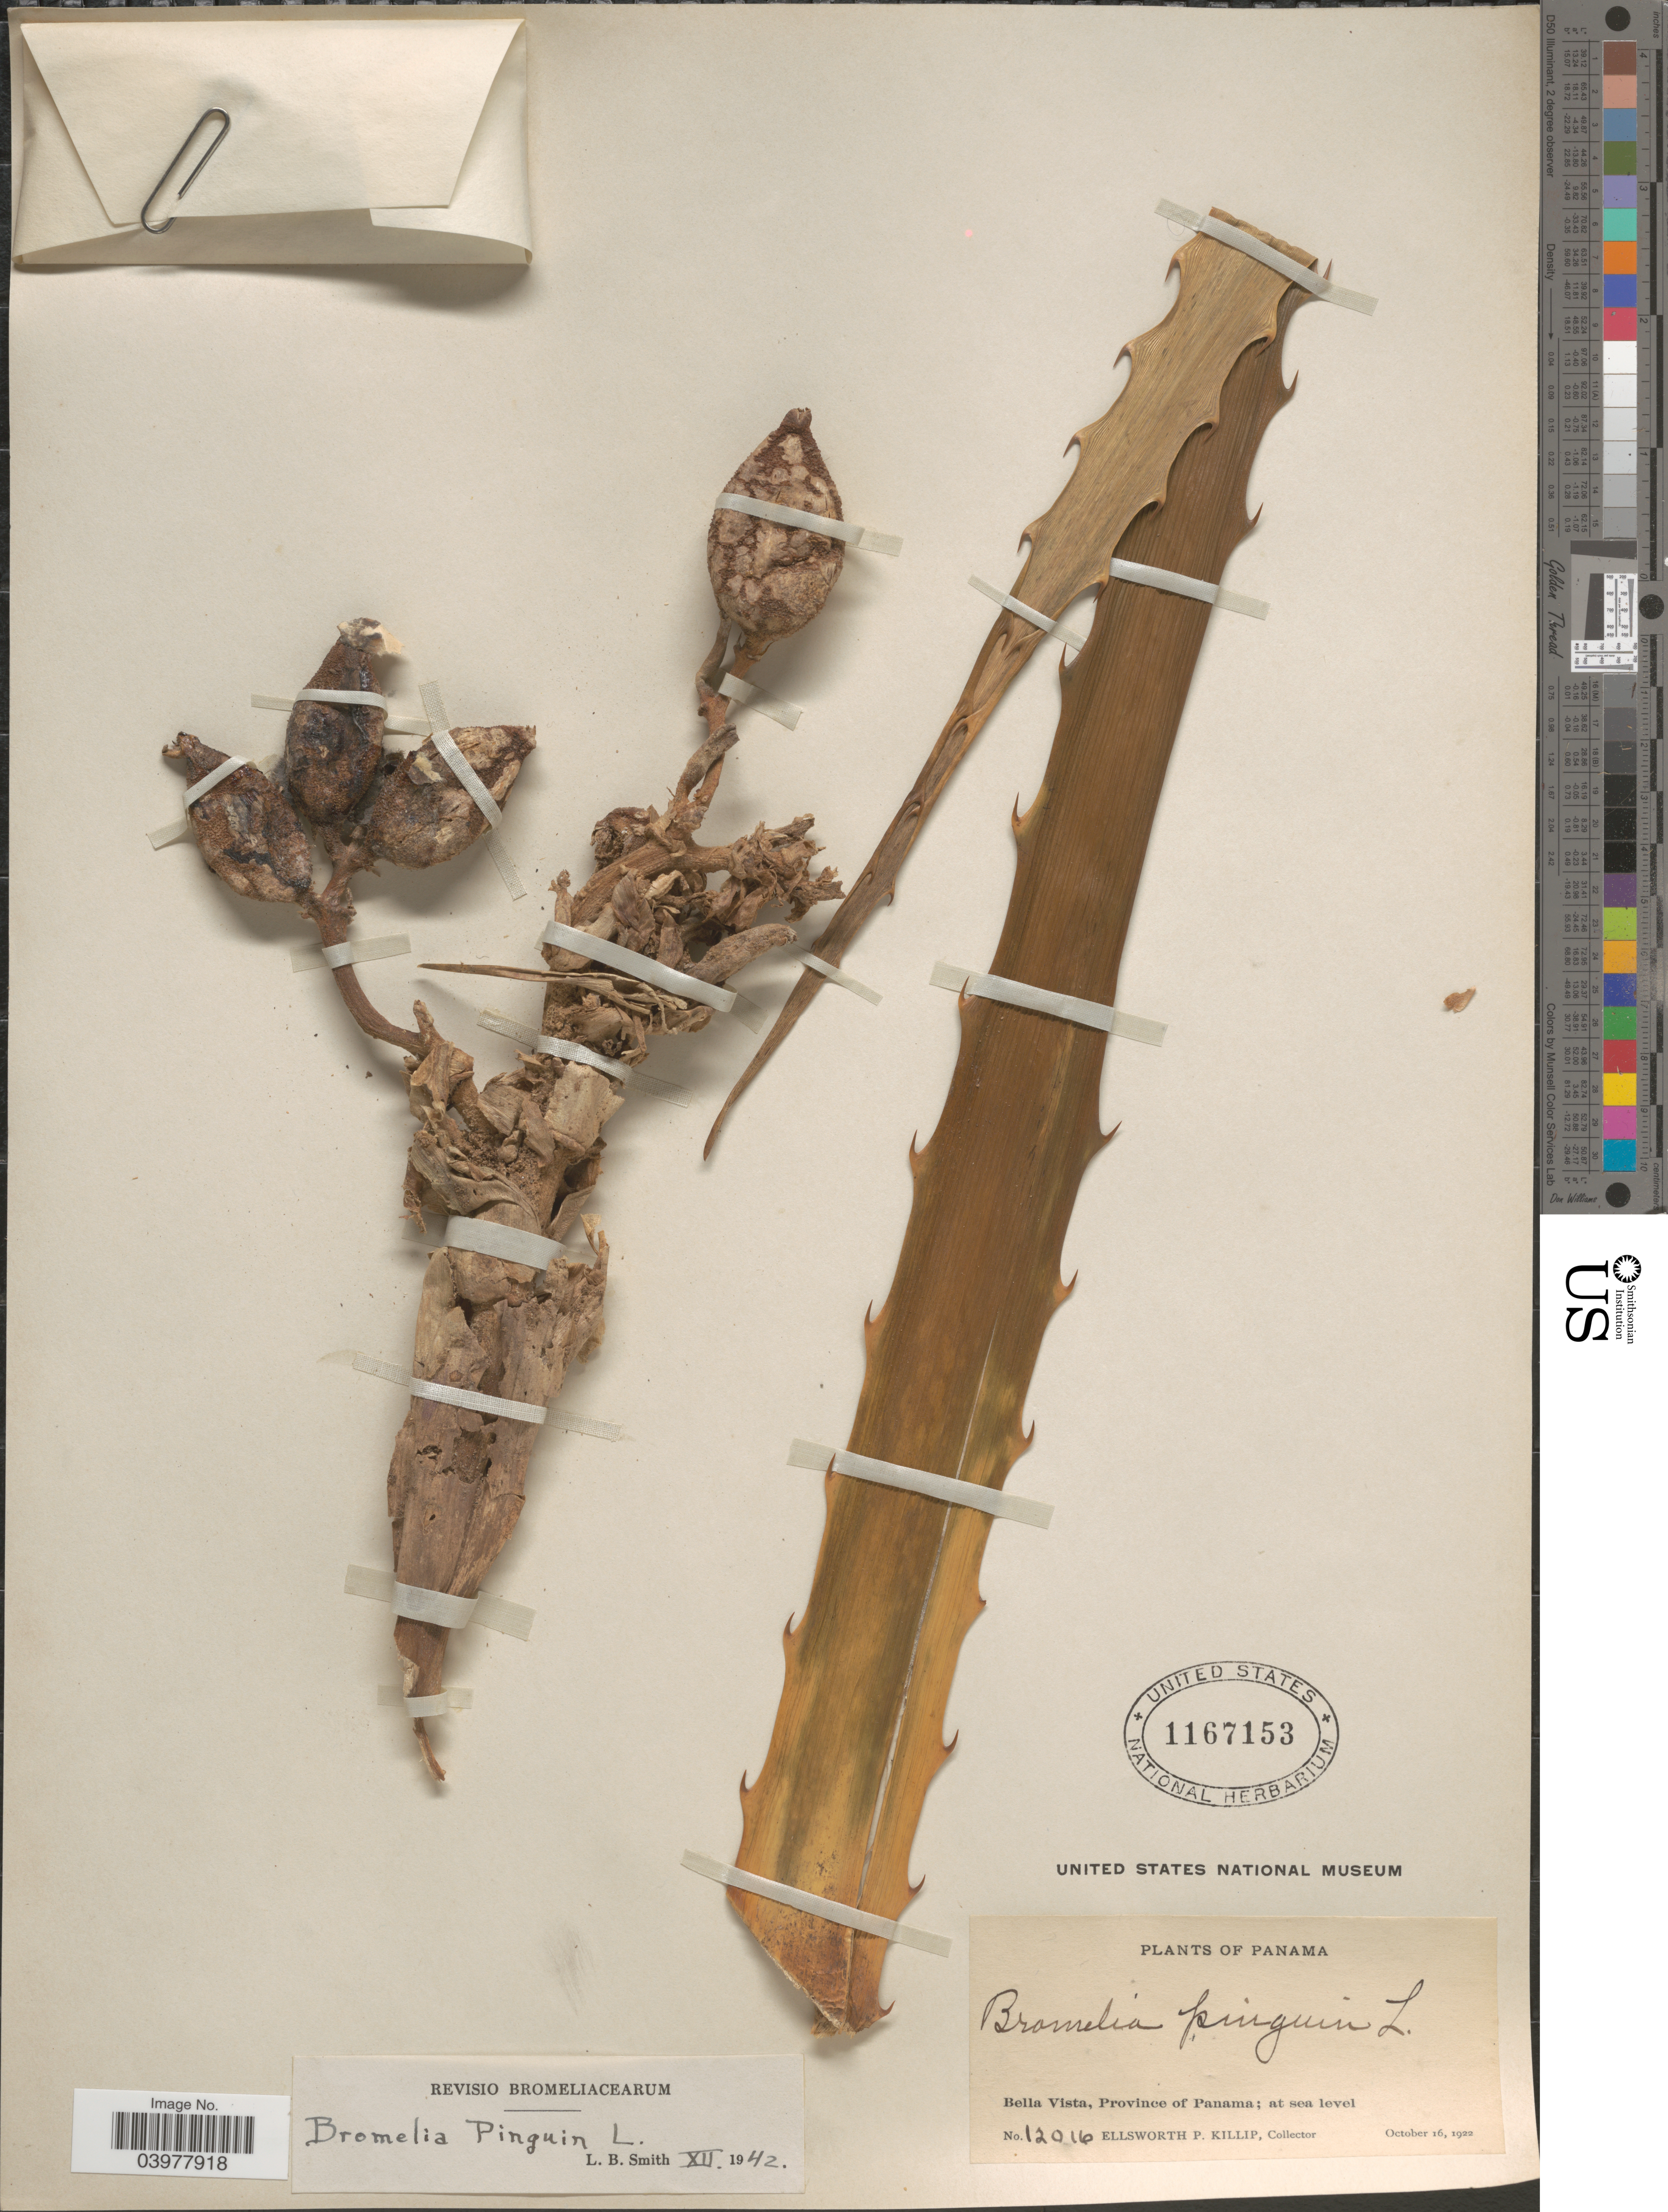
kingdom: Plantae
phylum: Tracheophyta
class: Liliopsida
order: Poales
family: Bromeliaceae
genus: Bromelia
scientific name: Bromelia pinguin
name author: L.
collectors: E. P. Killip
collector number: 12016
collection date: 1922-10-16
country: Panama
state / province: Panamá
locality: Bella Vista.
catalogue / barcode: US 1167153